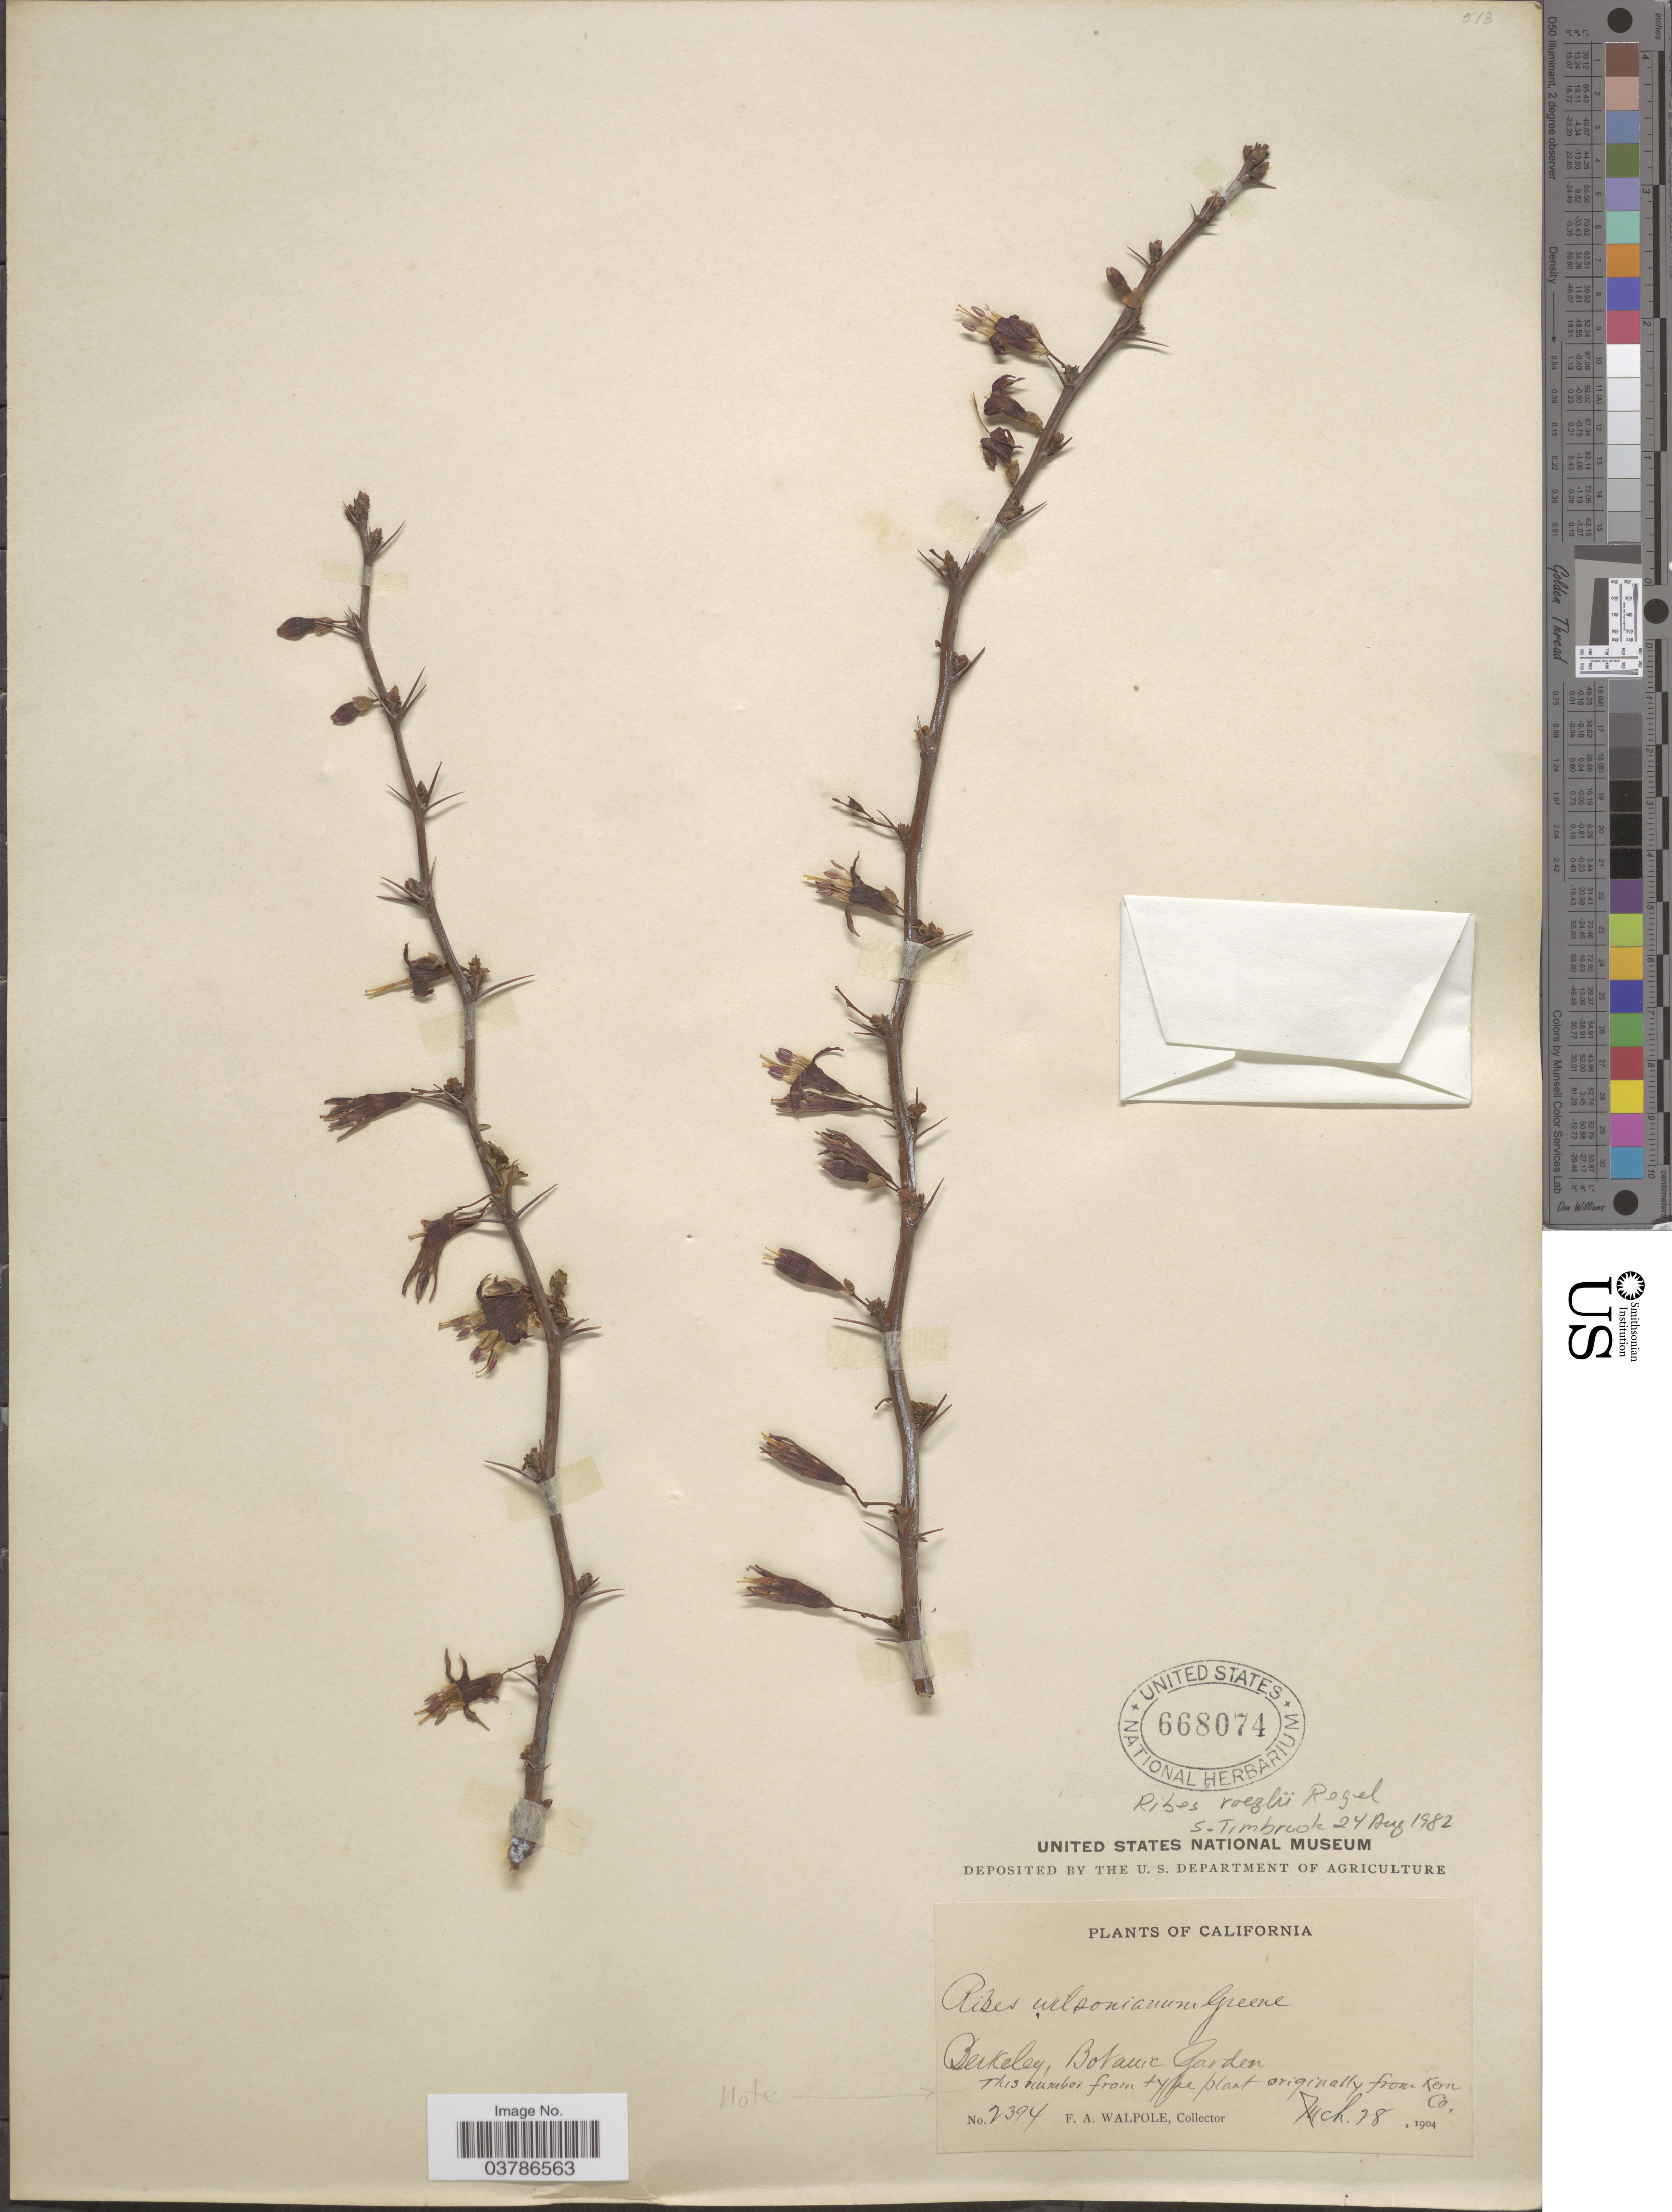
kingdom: Plantae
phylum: Tracheophyta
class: Magnoliopsida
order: Saxifragales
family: Grossulariaceae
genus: Ribes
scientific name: Ribes roezlii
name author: Regel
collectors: F. Walpole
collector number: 2394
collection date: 1904-03-28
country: United States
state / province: California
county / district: Alameda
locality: Berkeley, Botanic Garden.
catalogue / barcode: US 668074